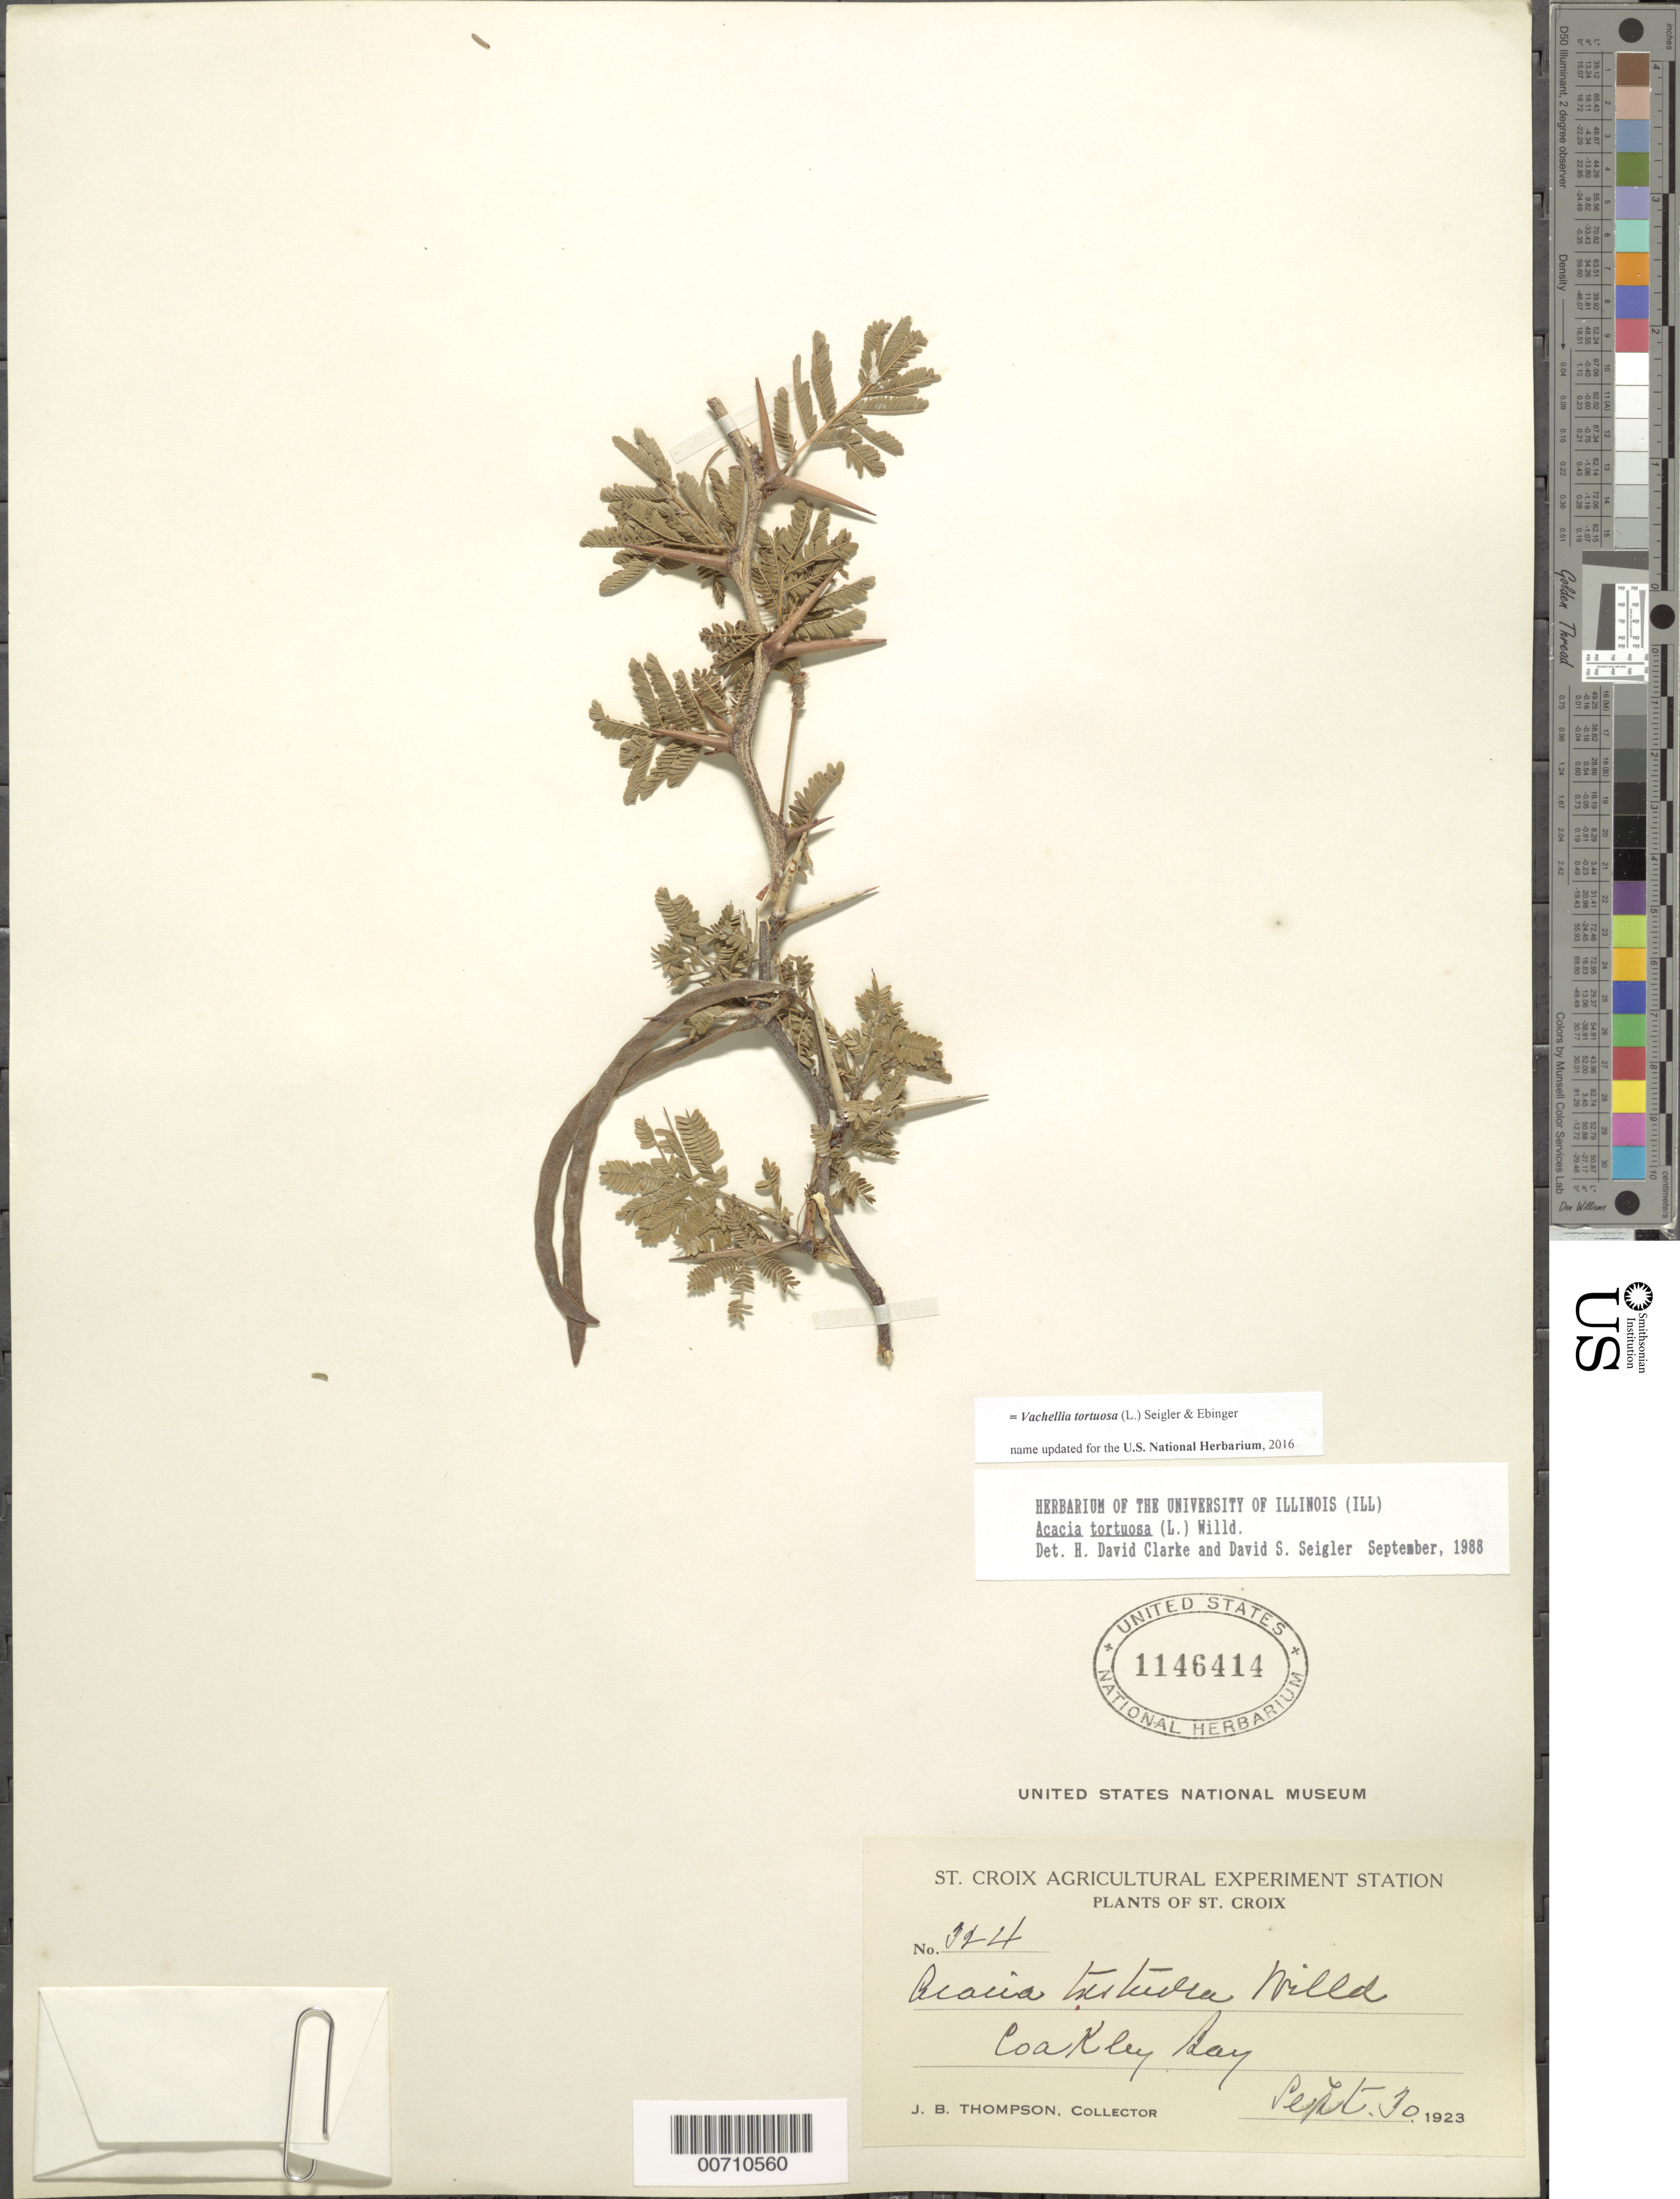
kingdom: Plantae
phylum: Tracheophyta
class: Magnoliopsida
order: Fabales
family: Fabaceae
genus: Vachellia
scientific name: Vachellia tortuosa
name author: (L.) Seigler & Ebinger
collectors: J. B. Thompson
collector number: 324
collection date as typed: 30 Sep 1923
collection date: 1923-09-30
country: U.S. Virgin Islands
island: St. Croix Island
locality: Coakley Bay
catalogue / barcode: US 1146414